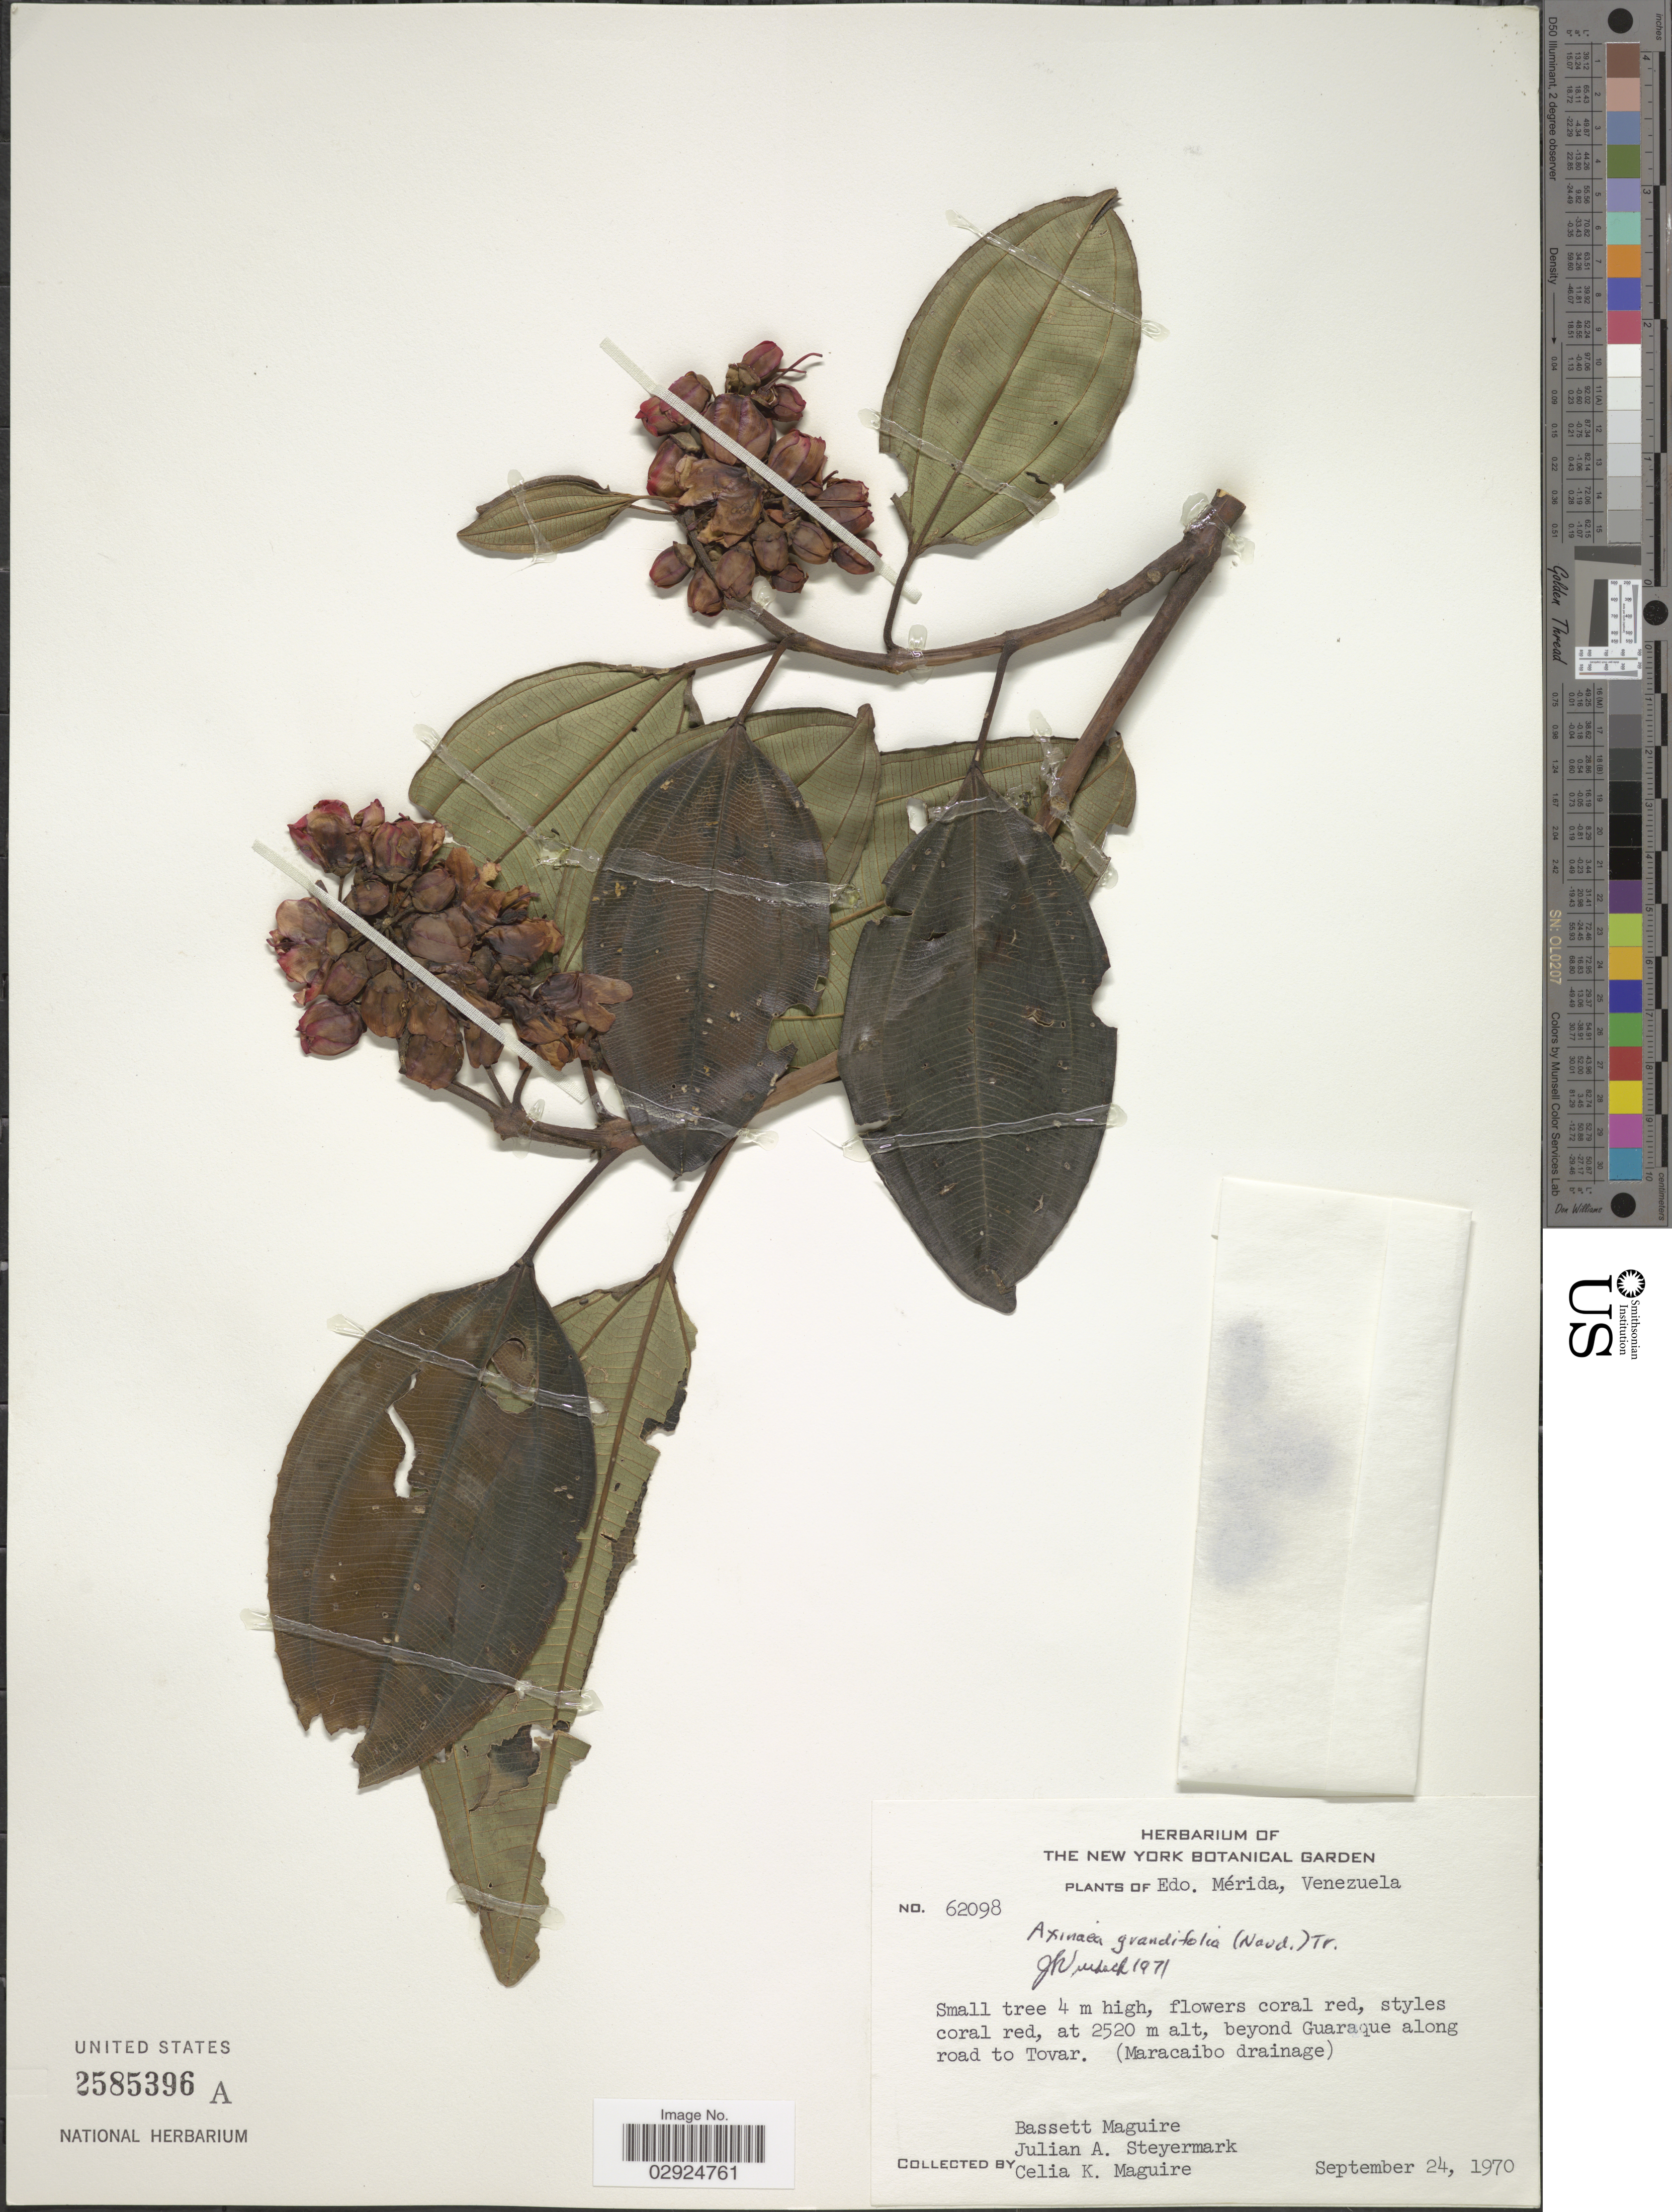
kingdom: Plantae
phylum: Tracheophyta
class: Magnoliopsida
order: Myrtales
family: Melastomataceae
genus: Axinaea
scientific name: Axinaea grandifolia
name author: (Naudin) Triana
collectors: B. Maguire, J. Steyermark & C. K. Maguire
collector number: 62098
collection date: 1970-09-24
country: Venezuela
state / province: Mérida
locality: Edo. Mérida. Beyond Guaraque along road to Tovar. (Maracaibo drainage).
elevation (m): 2520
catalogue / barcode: US 2585396A